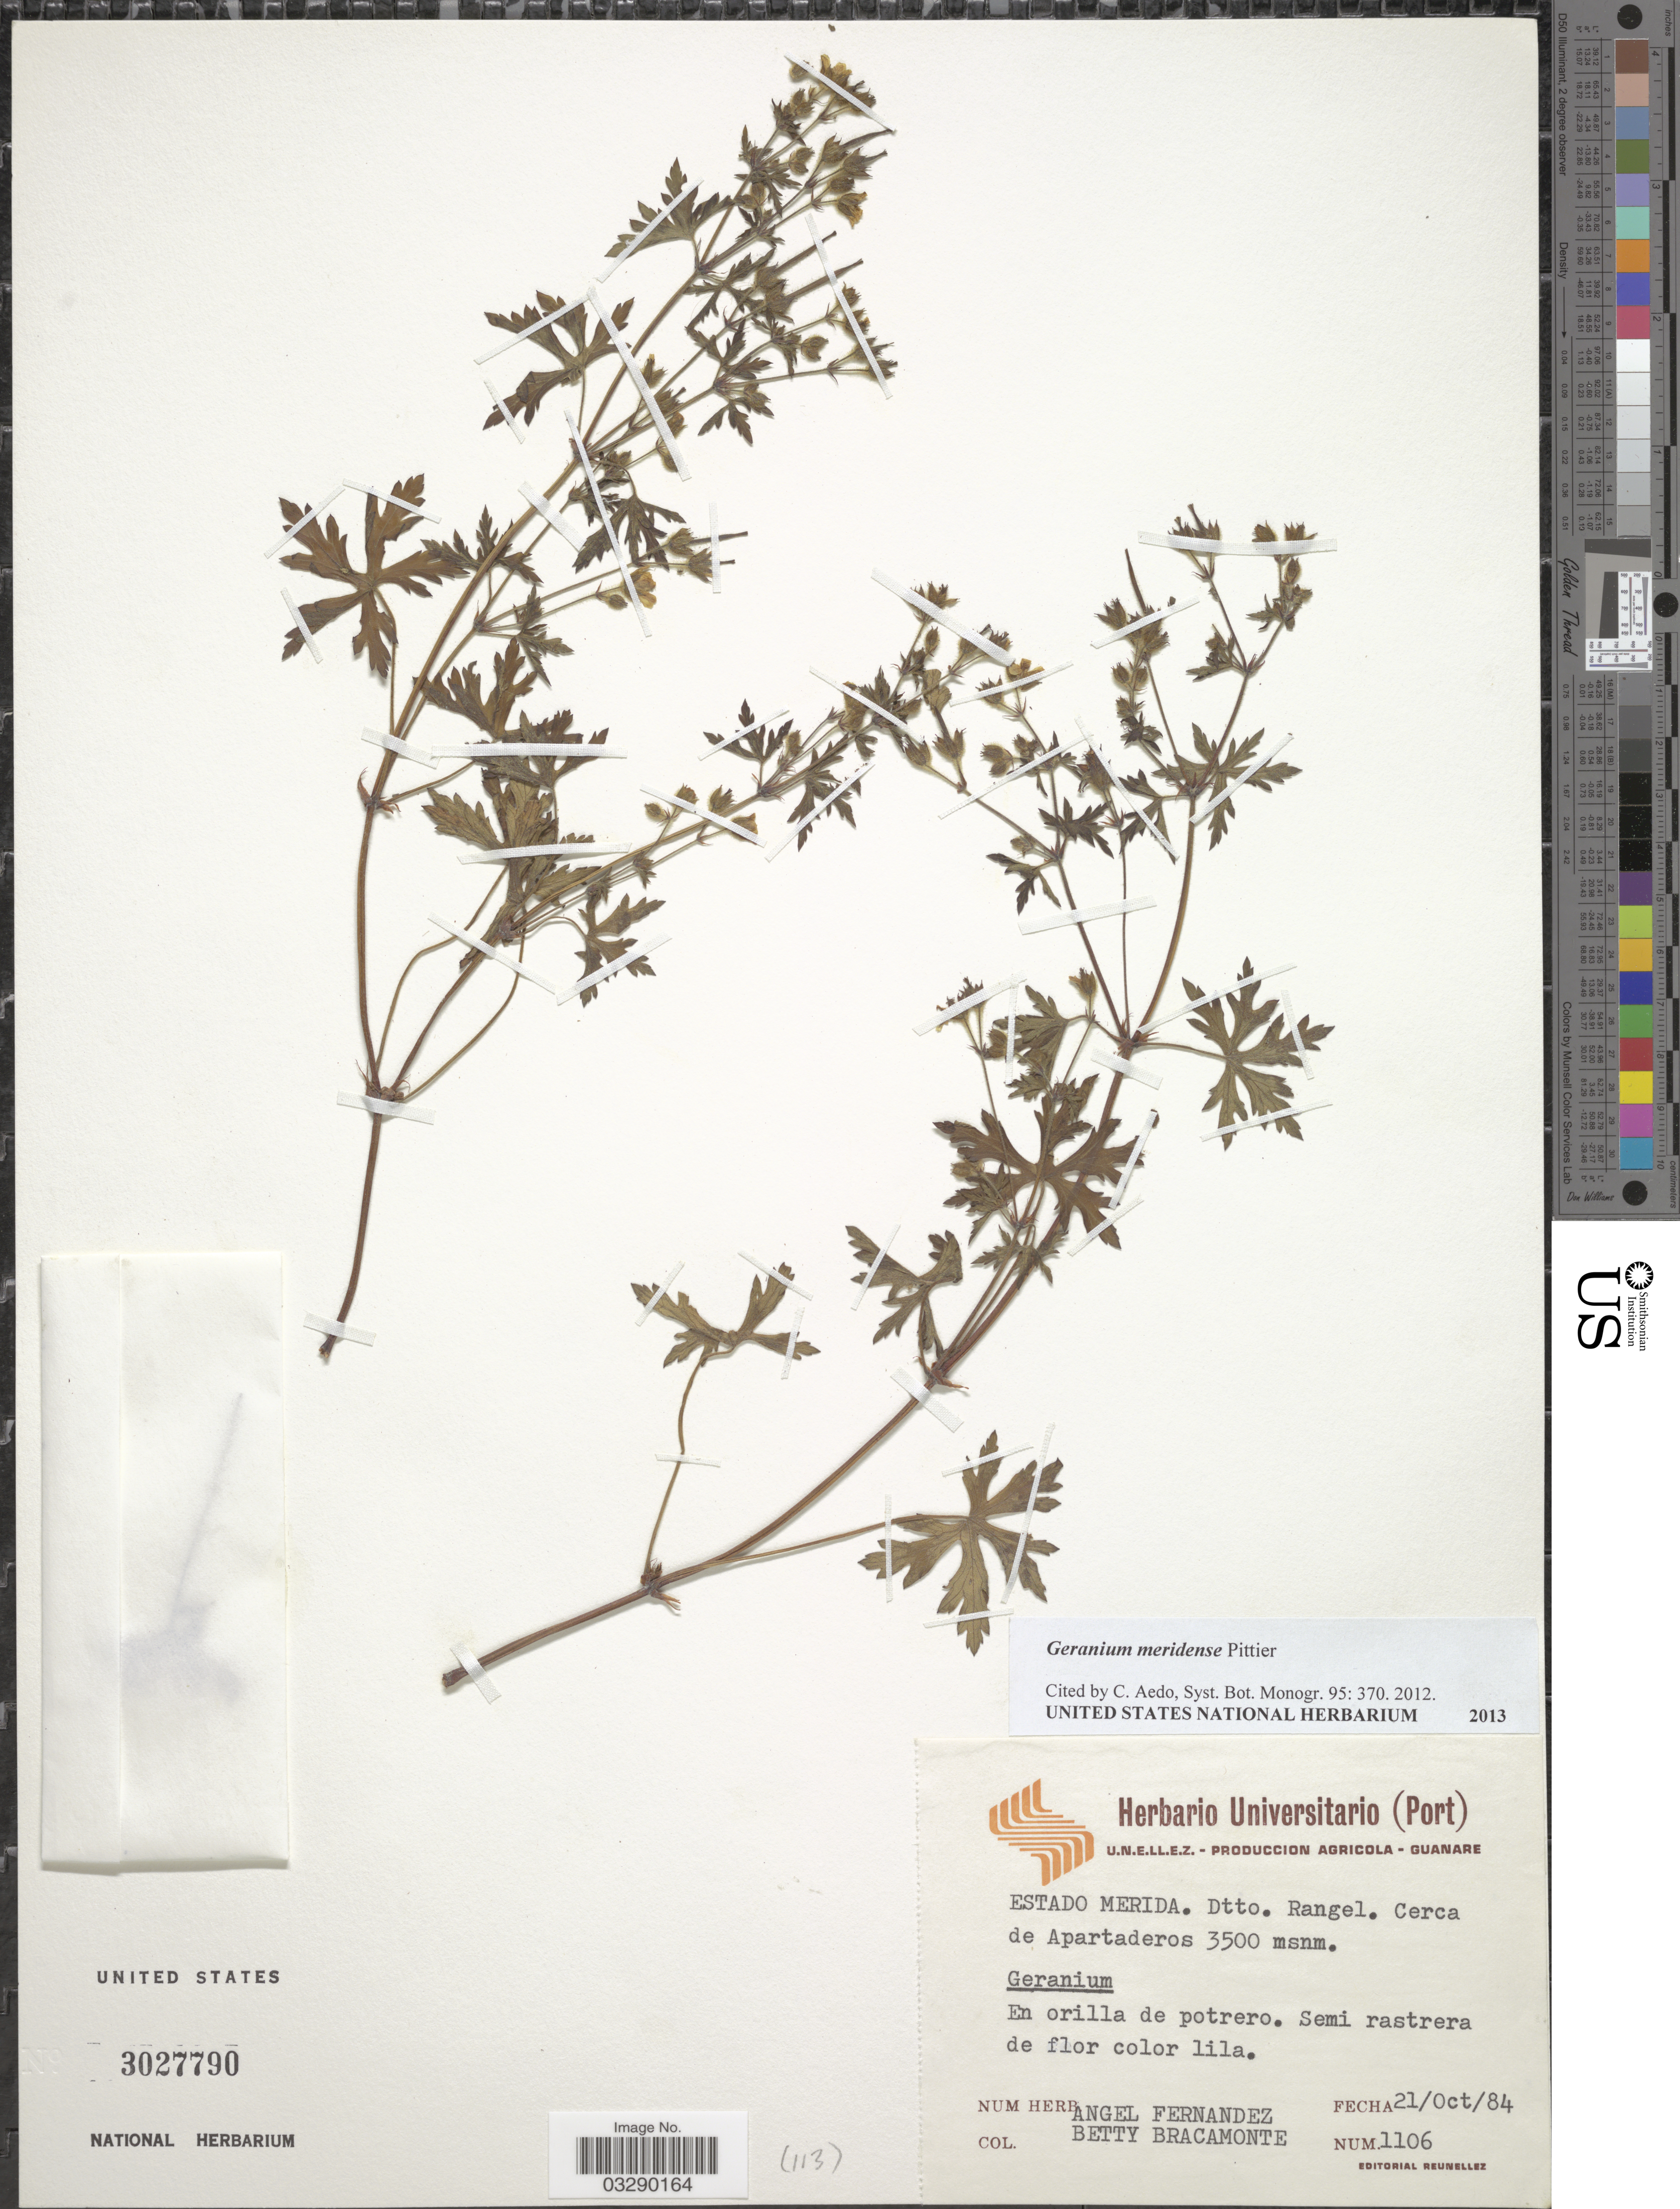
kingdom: Plantae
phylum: Tracheophyta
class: Magnoliopsida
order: Geraniales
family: Geraniaceae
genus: Geranium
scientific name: Geranium meridense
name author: Pittier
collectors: Á. Fernández & B. Bracamonte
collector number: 1106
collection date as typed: Transcribed d/m/y: 21/10/84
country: Venezuela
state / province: Mérida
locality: Dtto. Rangel. Cerca de Apartaderos.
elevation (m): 3500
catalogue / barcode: US 3027790